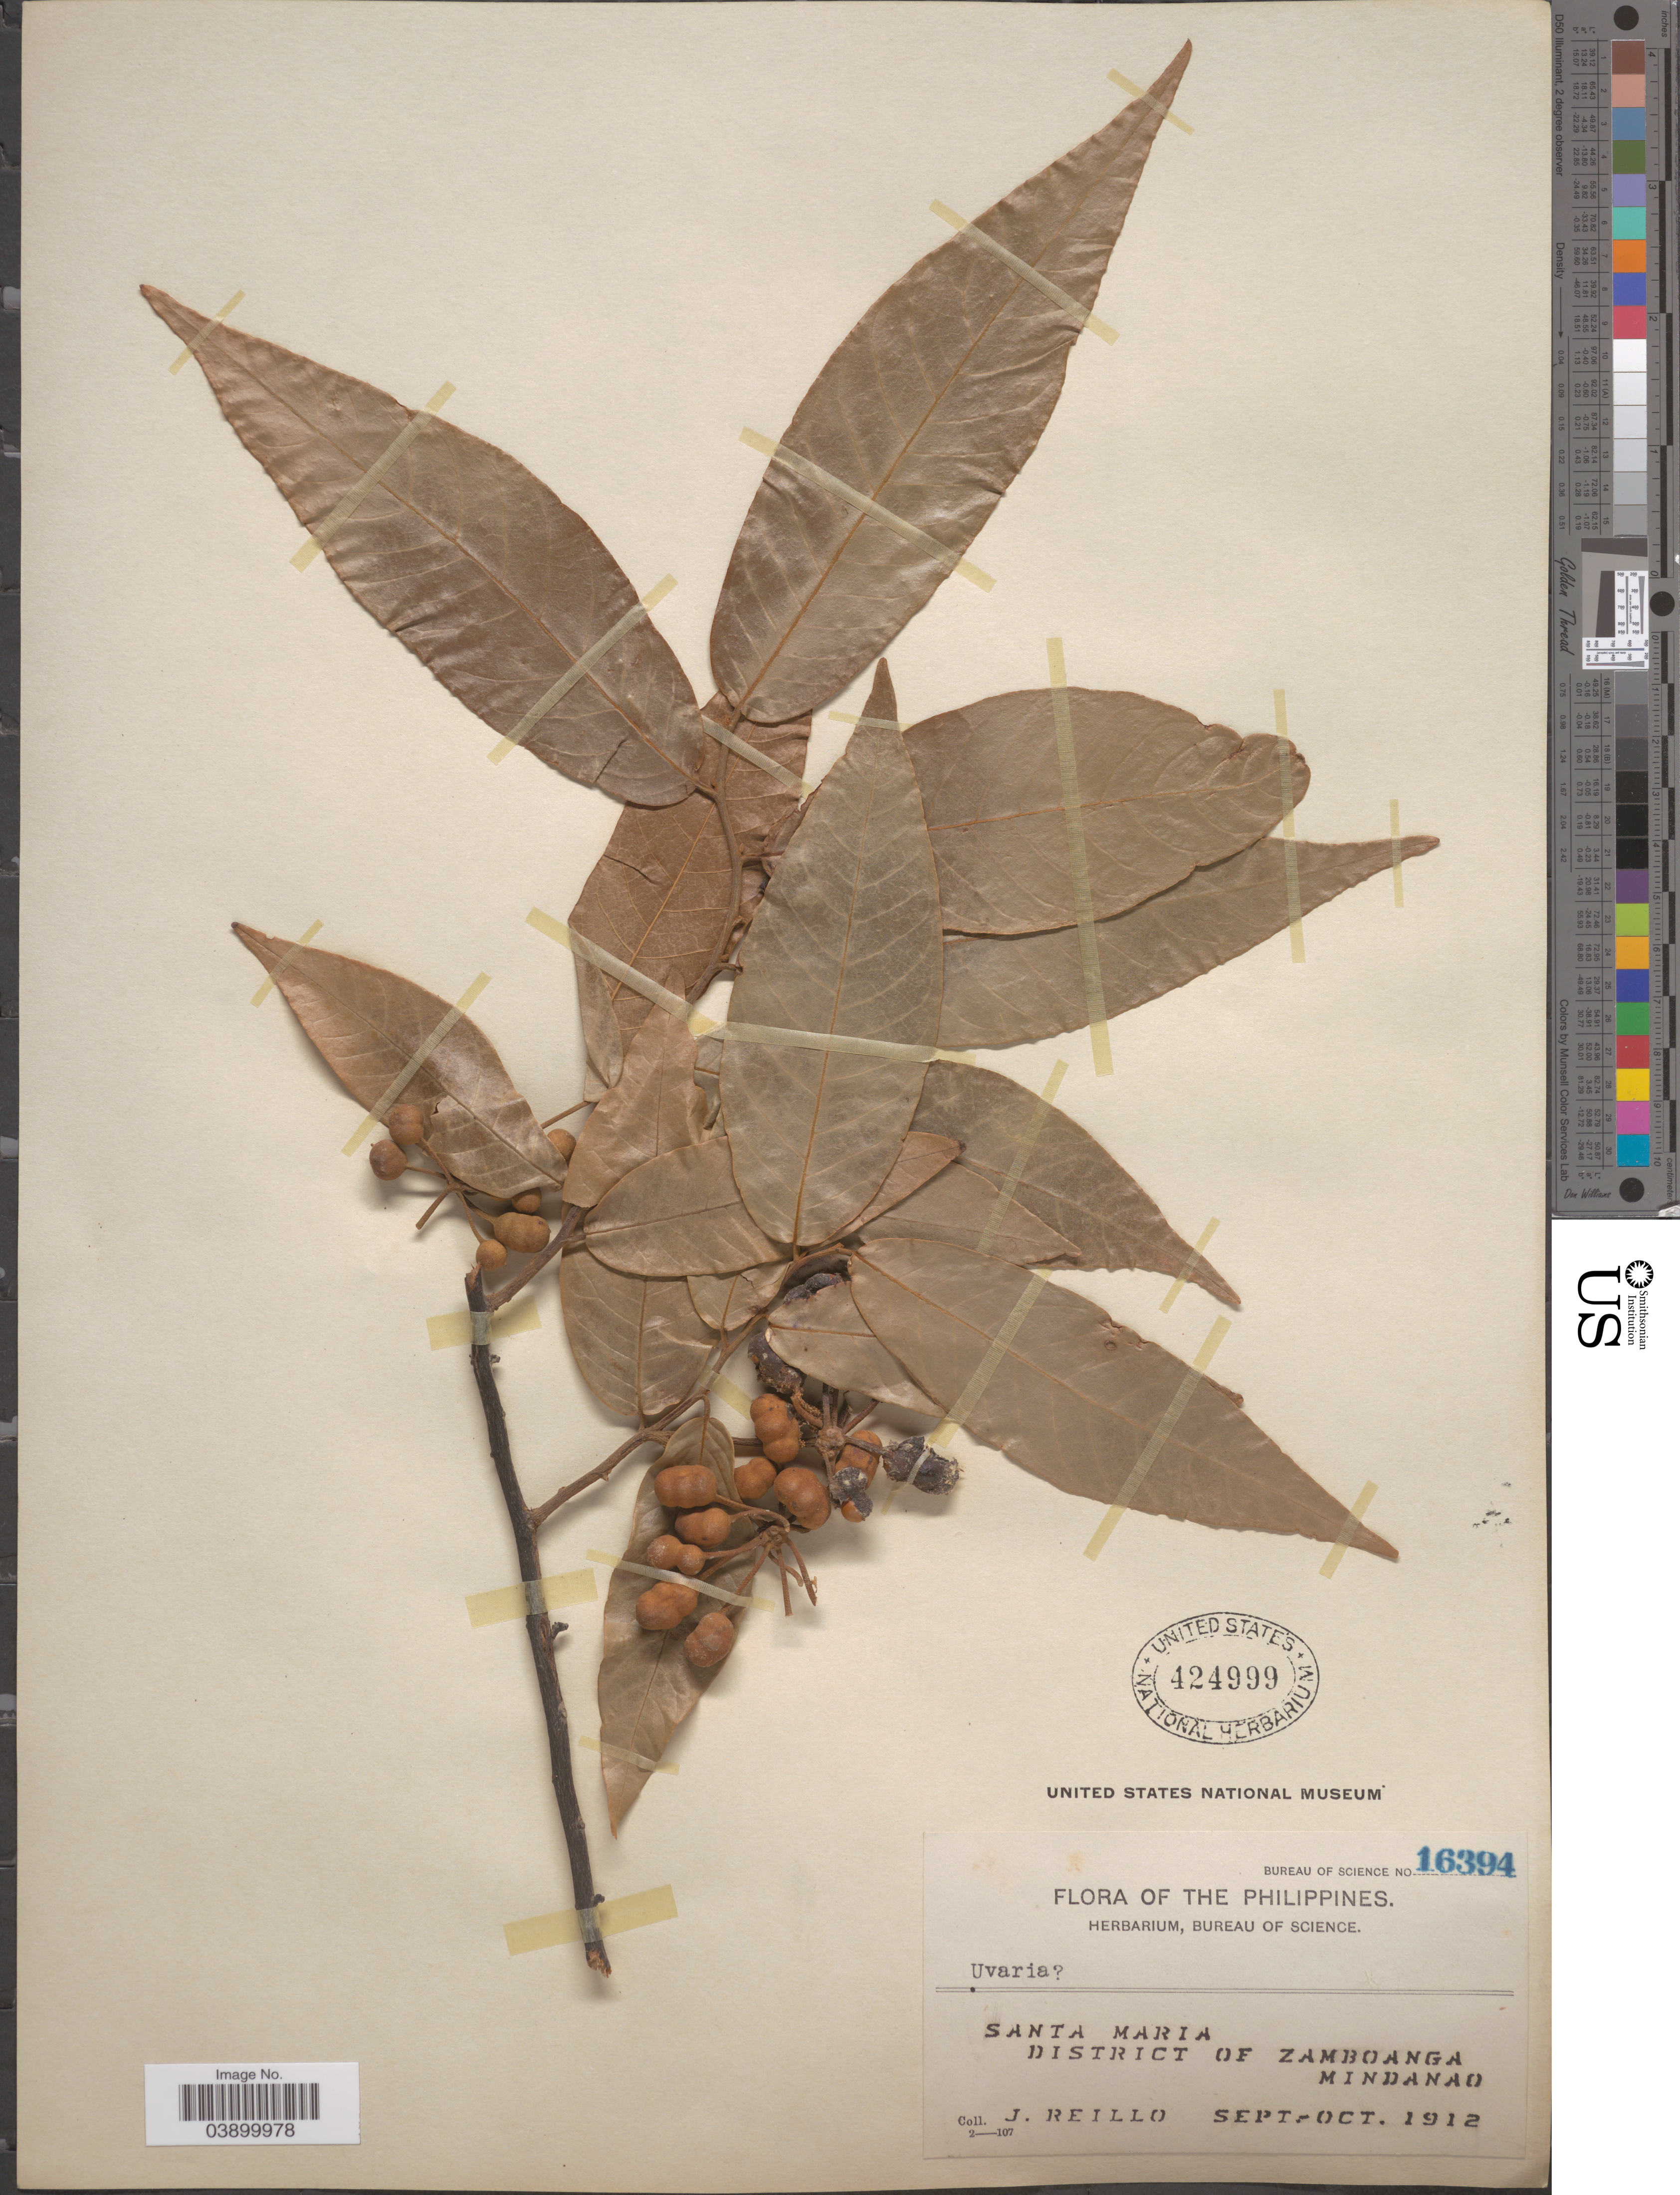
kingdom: Plantae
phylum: Tracheophyta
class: Magnoliopsida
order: Magnoliales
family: Annonaceae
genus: Uvaria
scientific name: Uvaria sp.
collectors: J. Reillo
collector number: Bureau of Science 16394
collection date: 1912-09/1912-10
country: Philippines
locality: Santa Maria. District of Zamboanga. Mindanao.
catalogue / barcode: US 424999